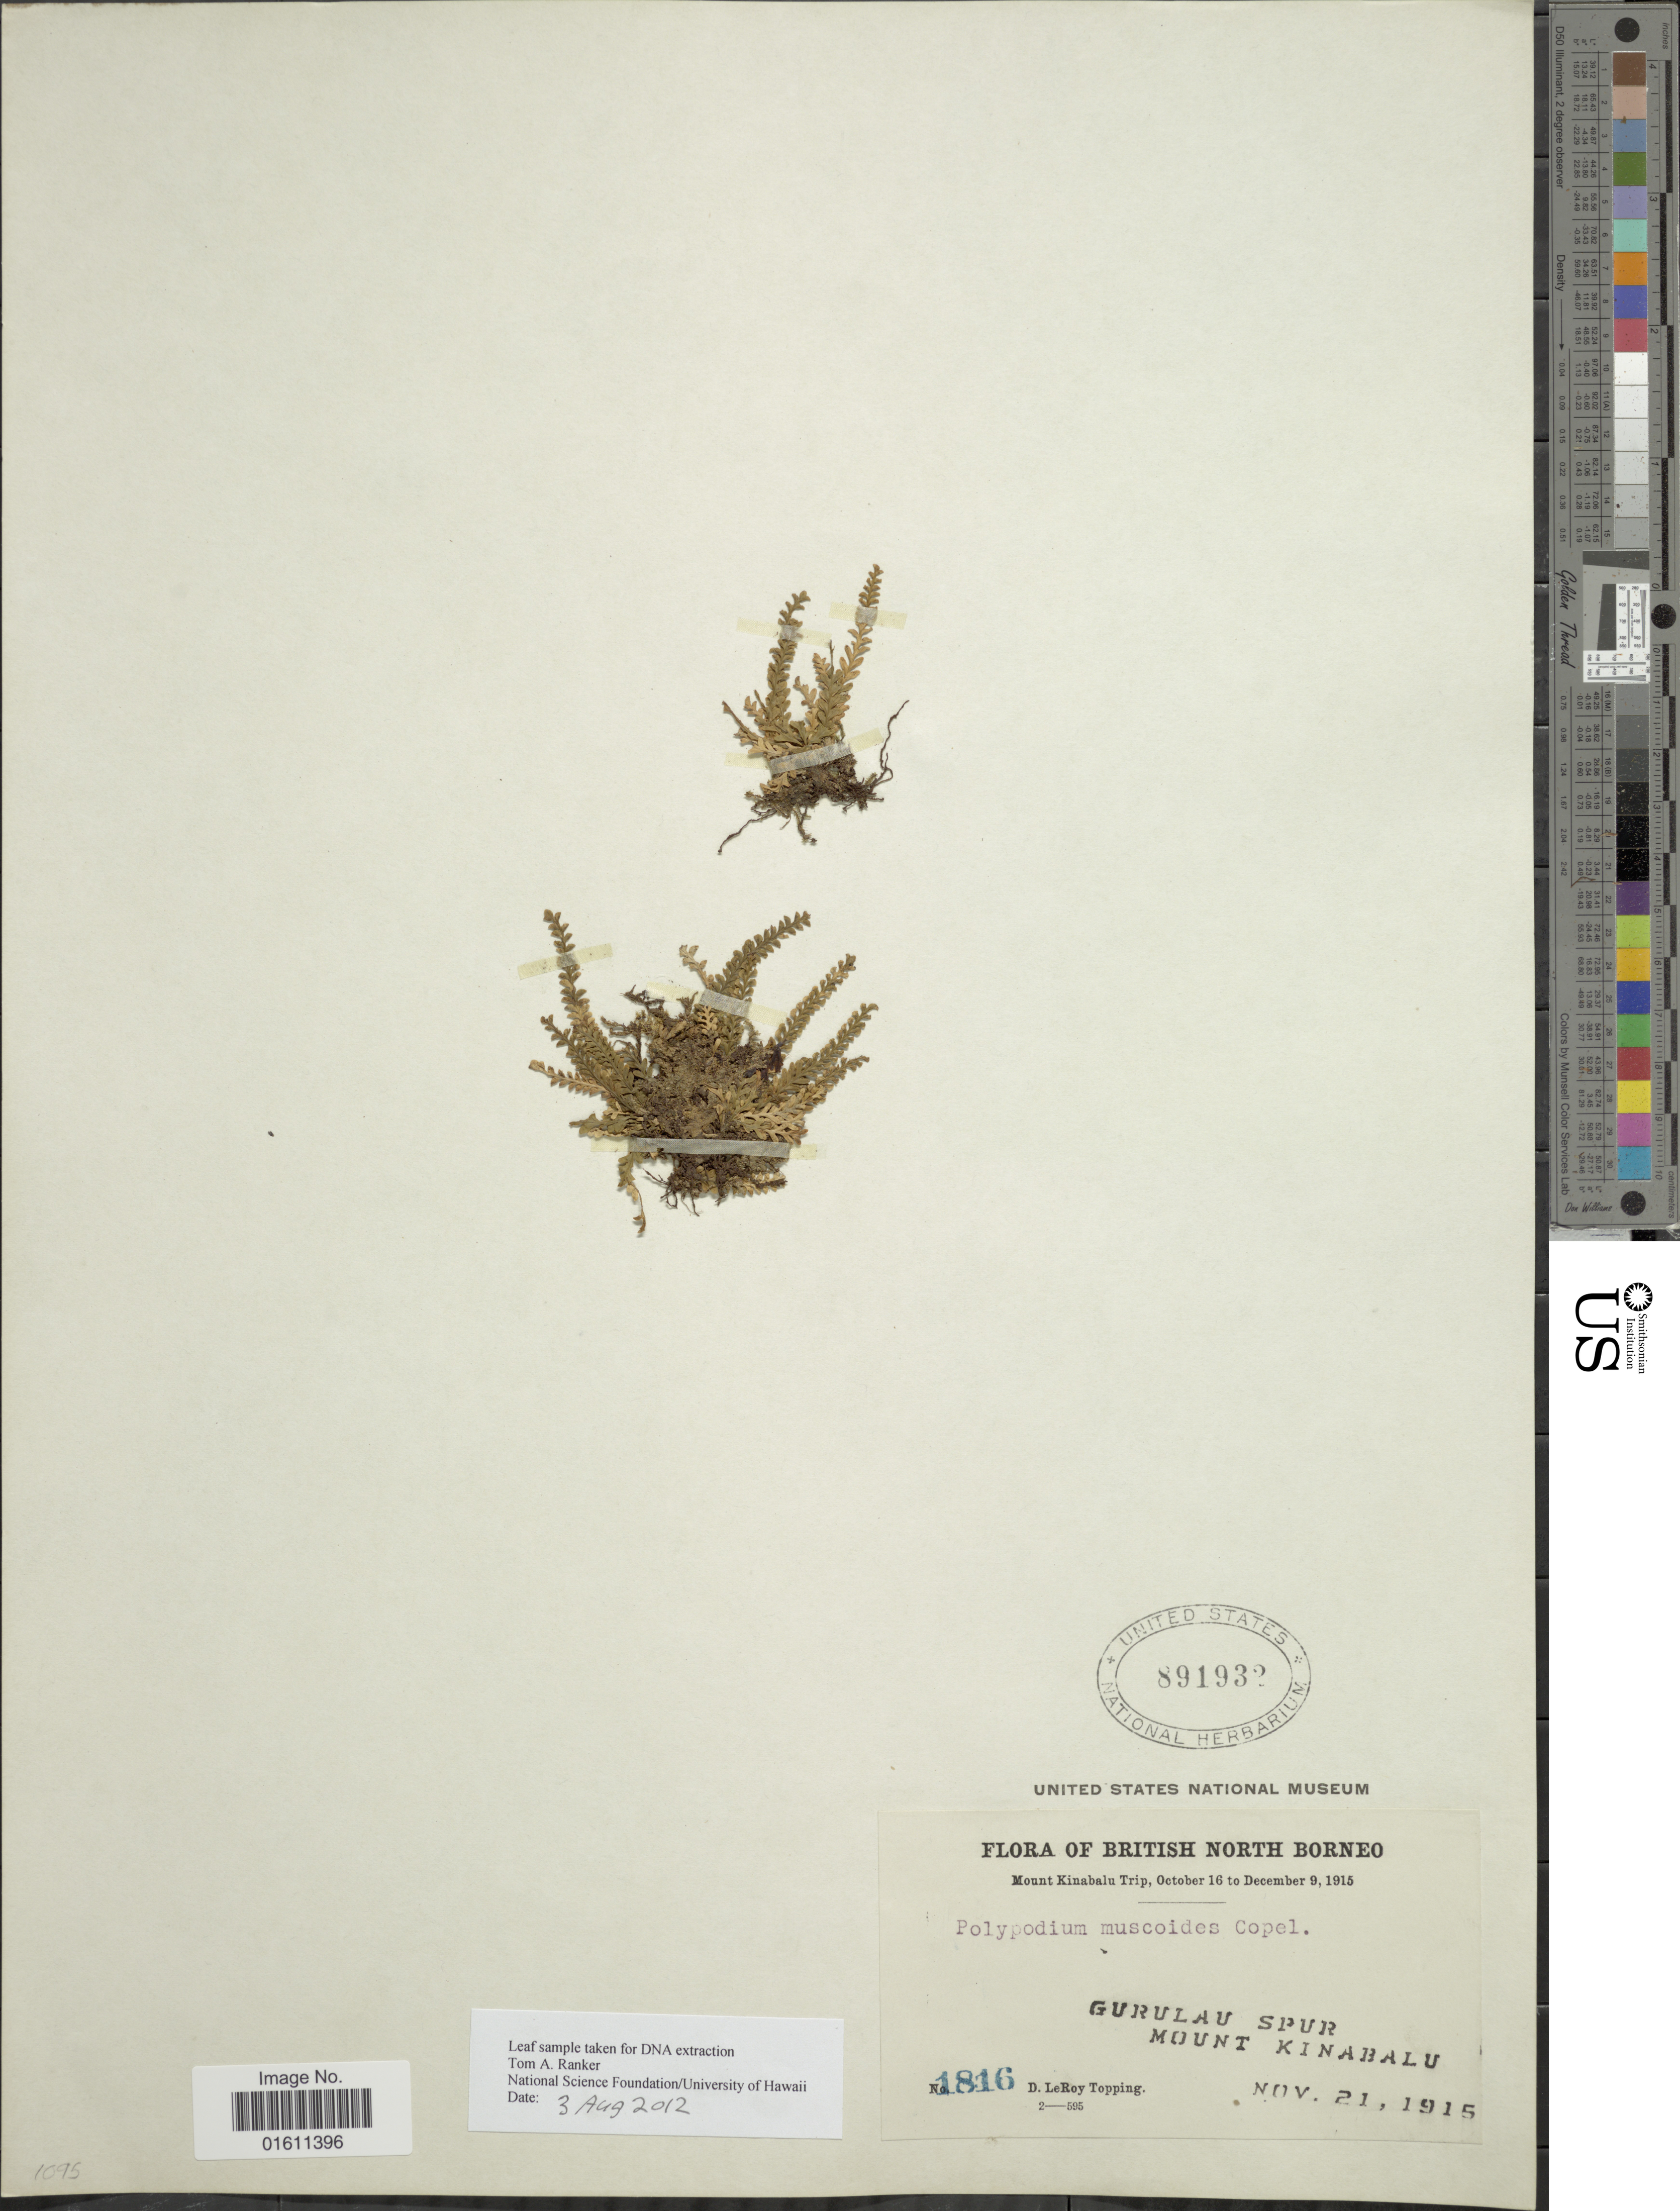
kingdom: Plantae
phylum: Tracheophyta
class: Polypodiopsida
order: Polypodiales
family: Polypodiaceae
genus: Calymmodon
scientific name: Calymmodon muscoides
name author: (Copel.) Copel.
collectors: D. L. Topping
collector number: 1816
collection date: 1915-11-21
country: Malaysia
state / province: Sabah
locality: British North Borneo, Gurulau Spur, Mount Kinabalu.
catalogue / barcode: US 891932